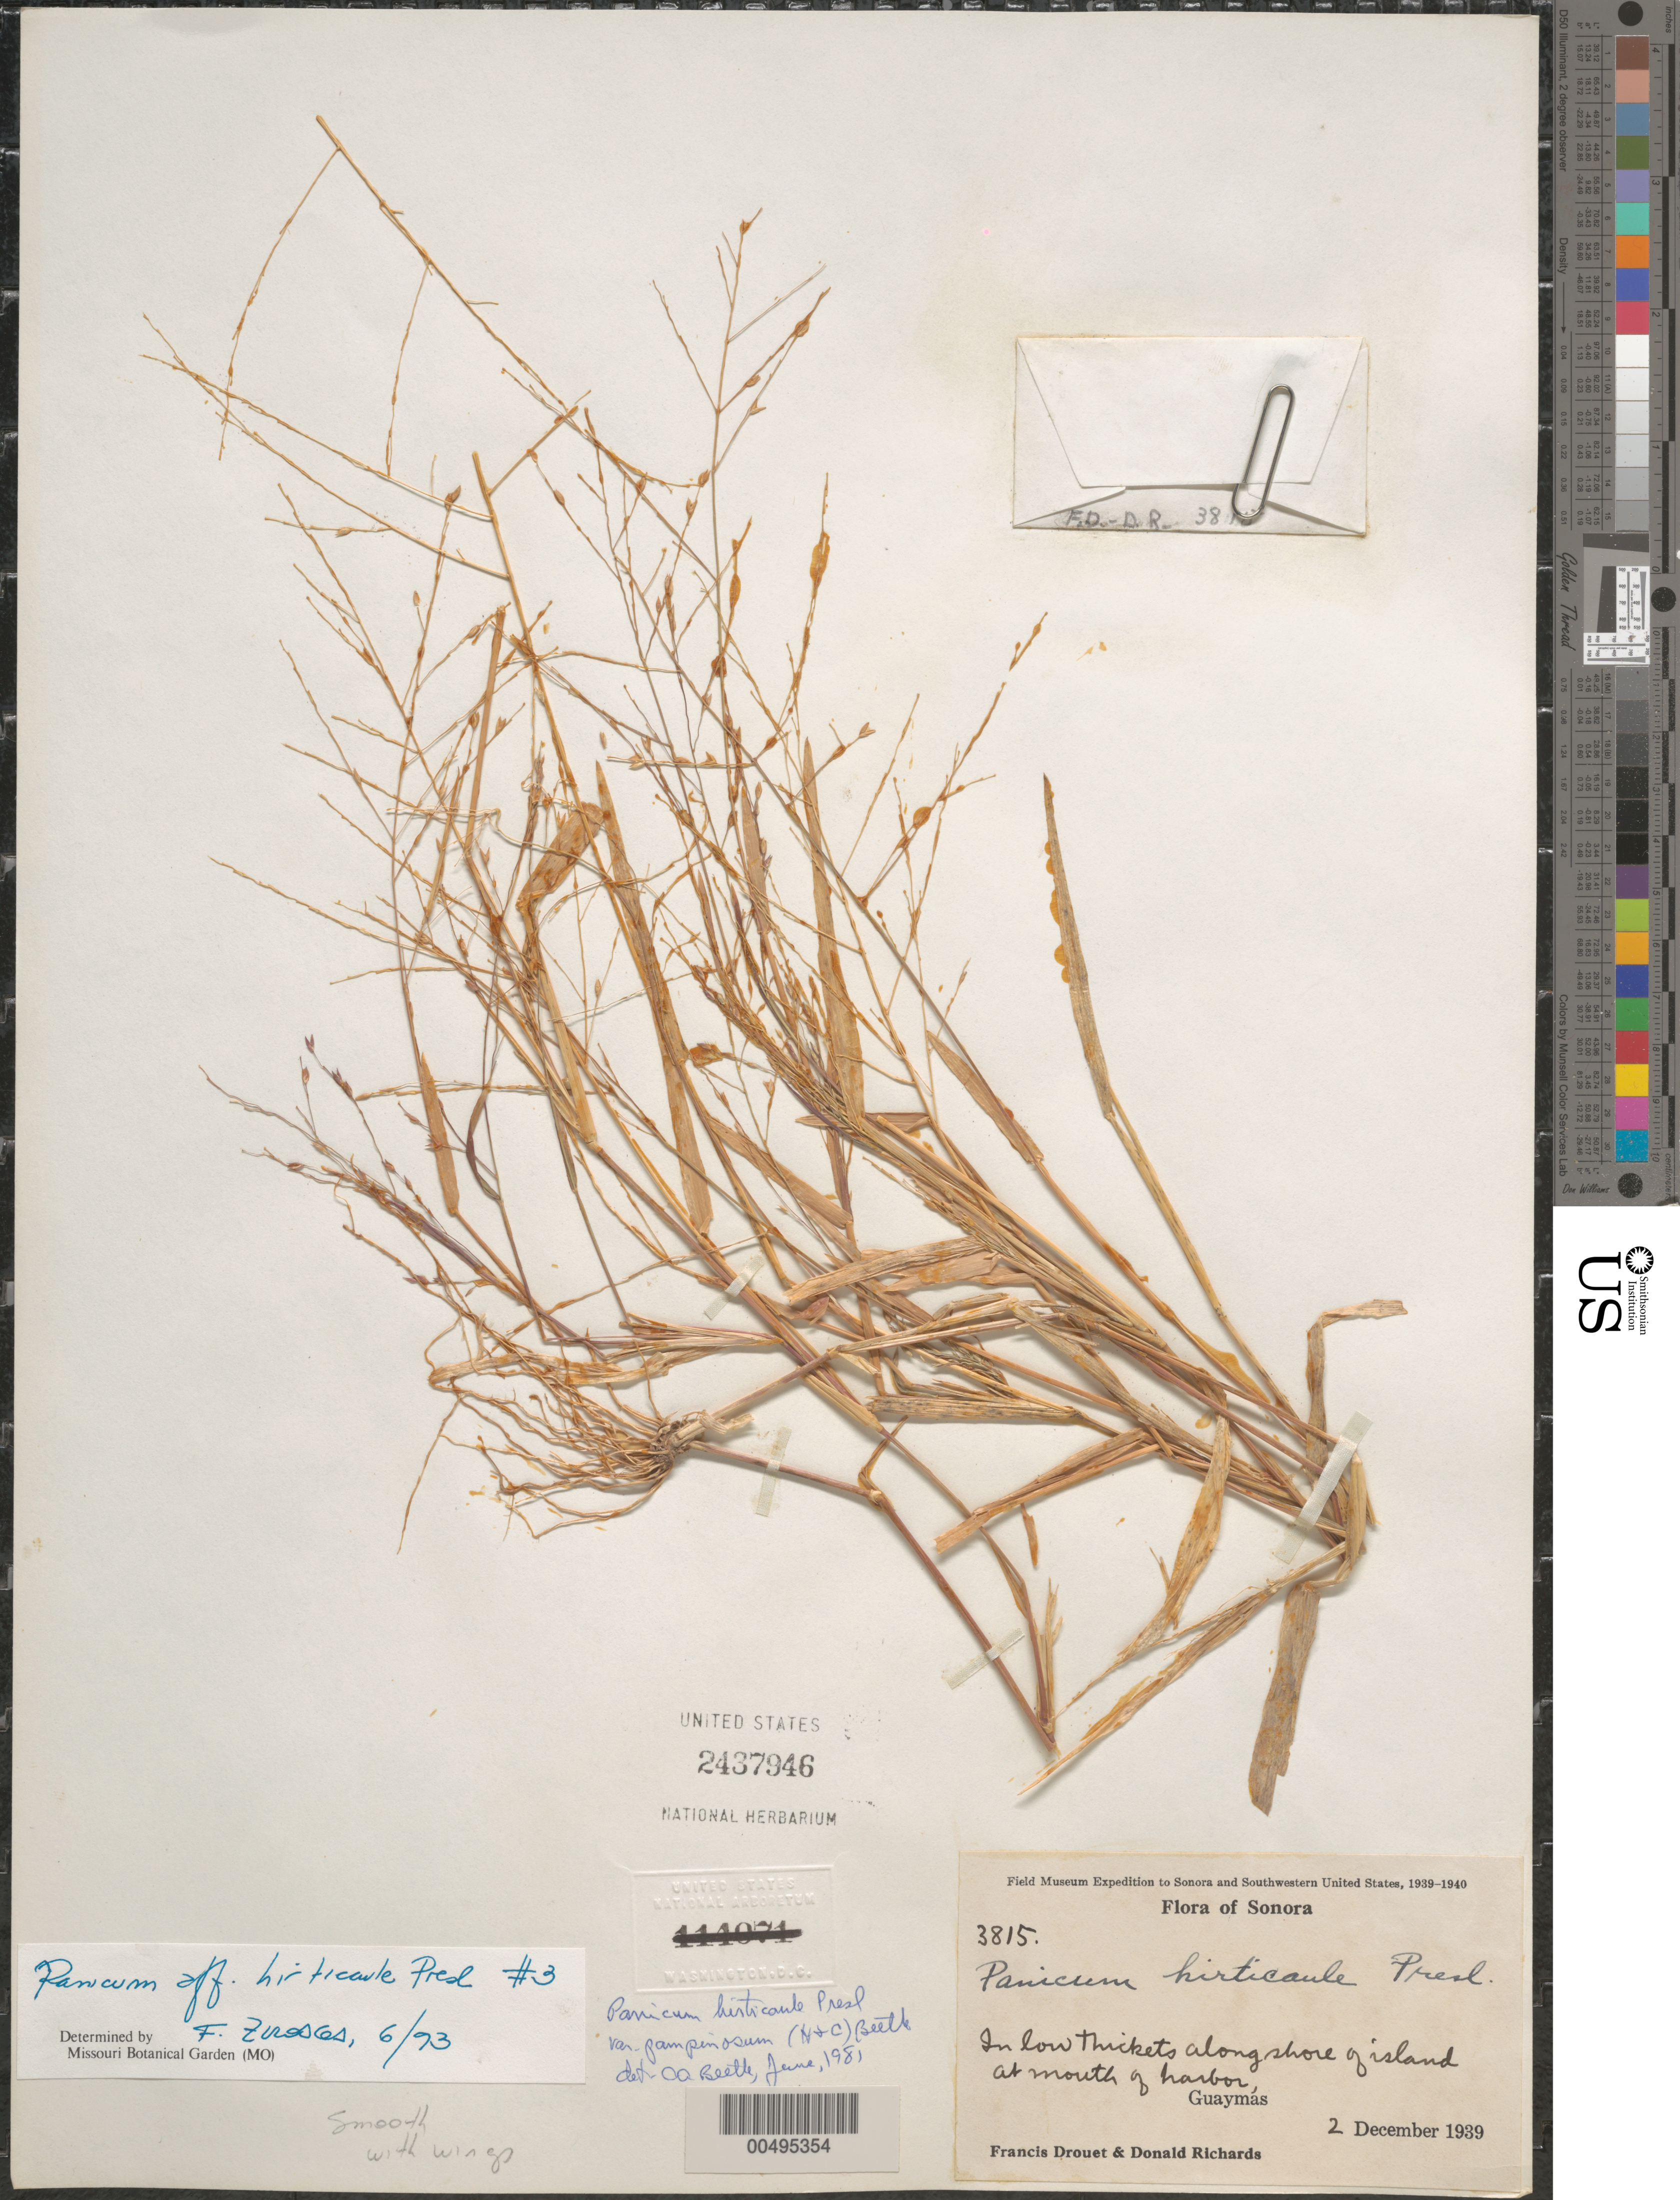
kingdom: Plantae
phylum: Tracheophyta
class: Liliopsida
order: Poales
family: Poaceae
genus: Panicum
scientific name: Panicum hirticaule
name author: J. Presl in C. Presl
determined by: Zuloaga, F. O.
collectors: F. E. Drouet & D. Richards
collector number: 3815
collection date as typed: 2 Dec 1939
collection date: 1939-12-02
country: Mexico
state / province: Sonora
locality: Along shore of island at mouth of harbor, Guaymas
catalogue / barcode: US 2437946